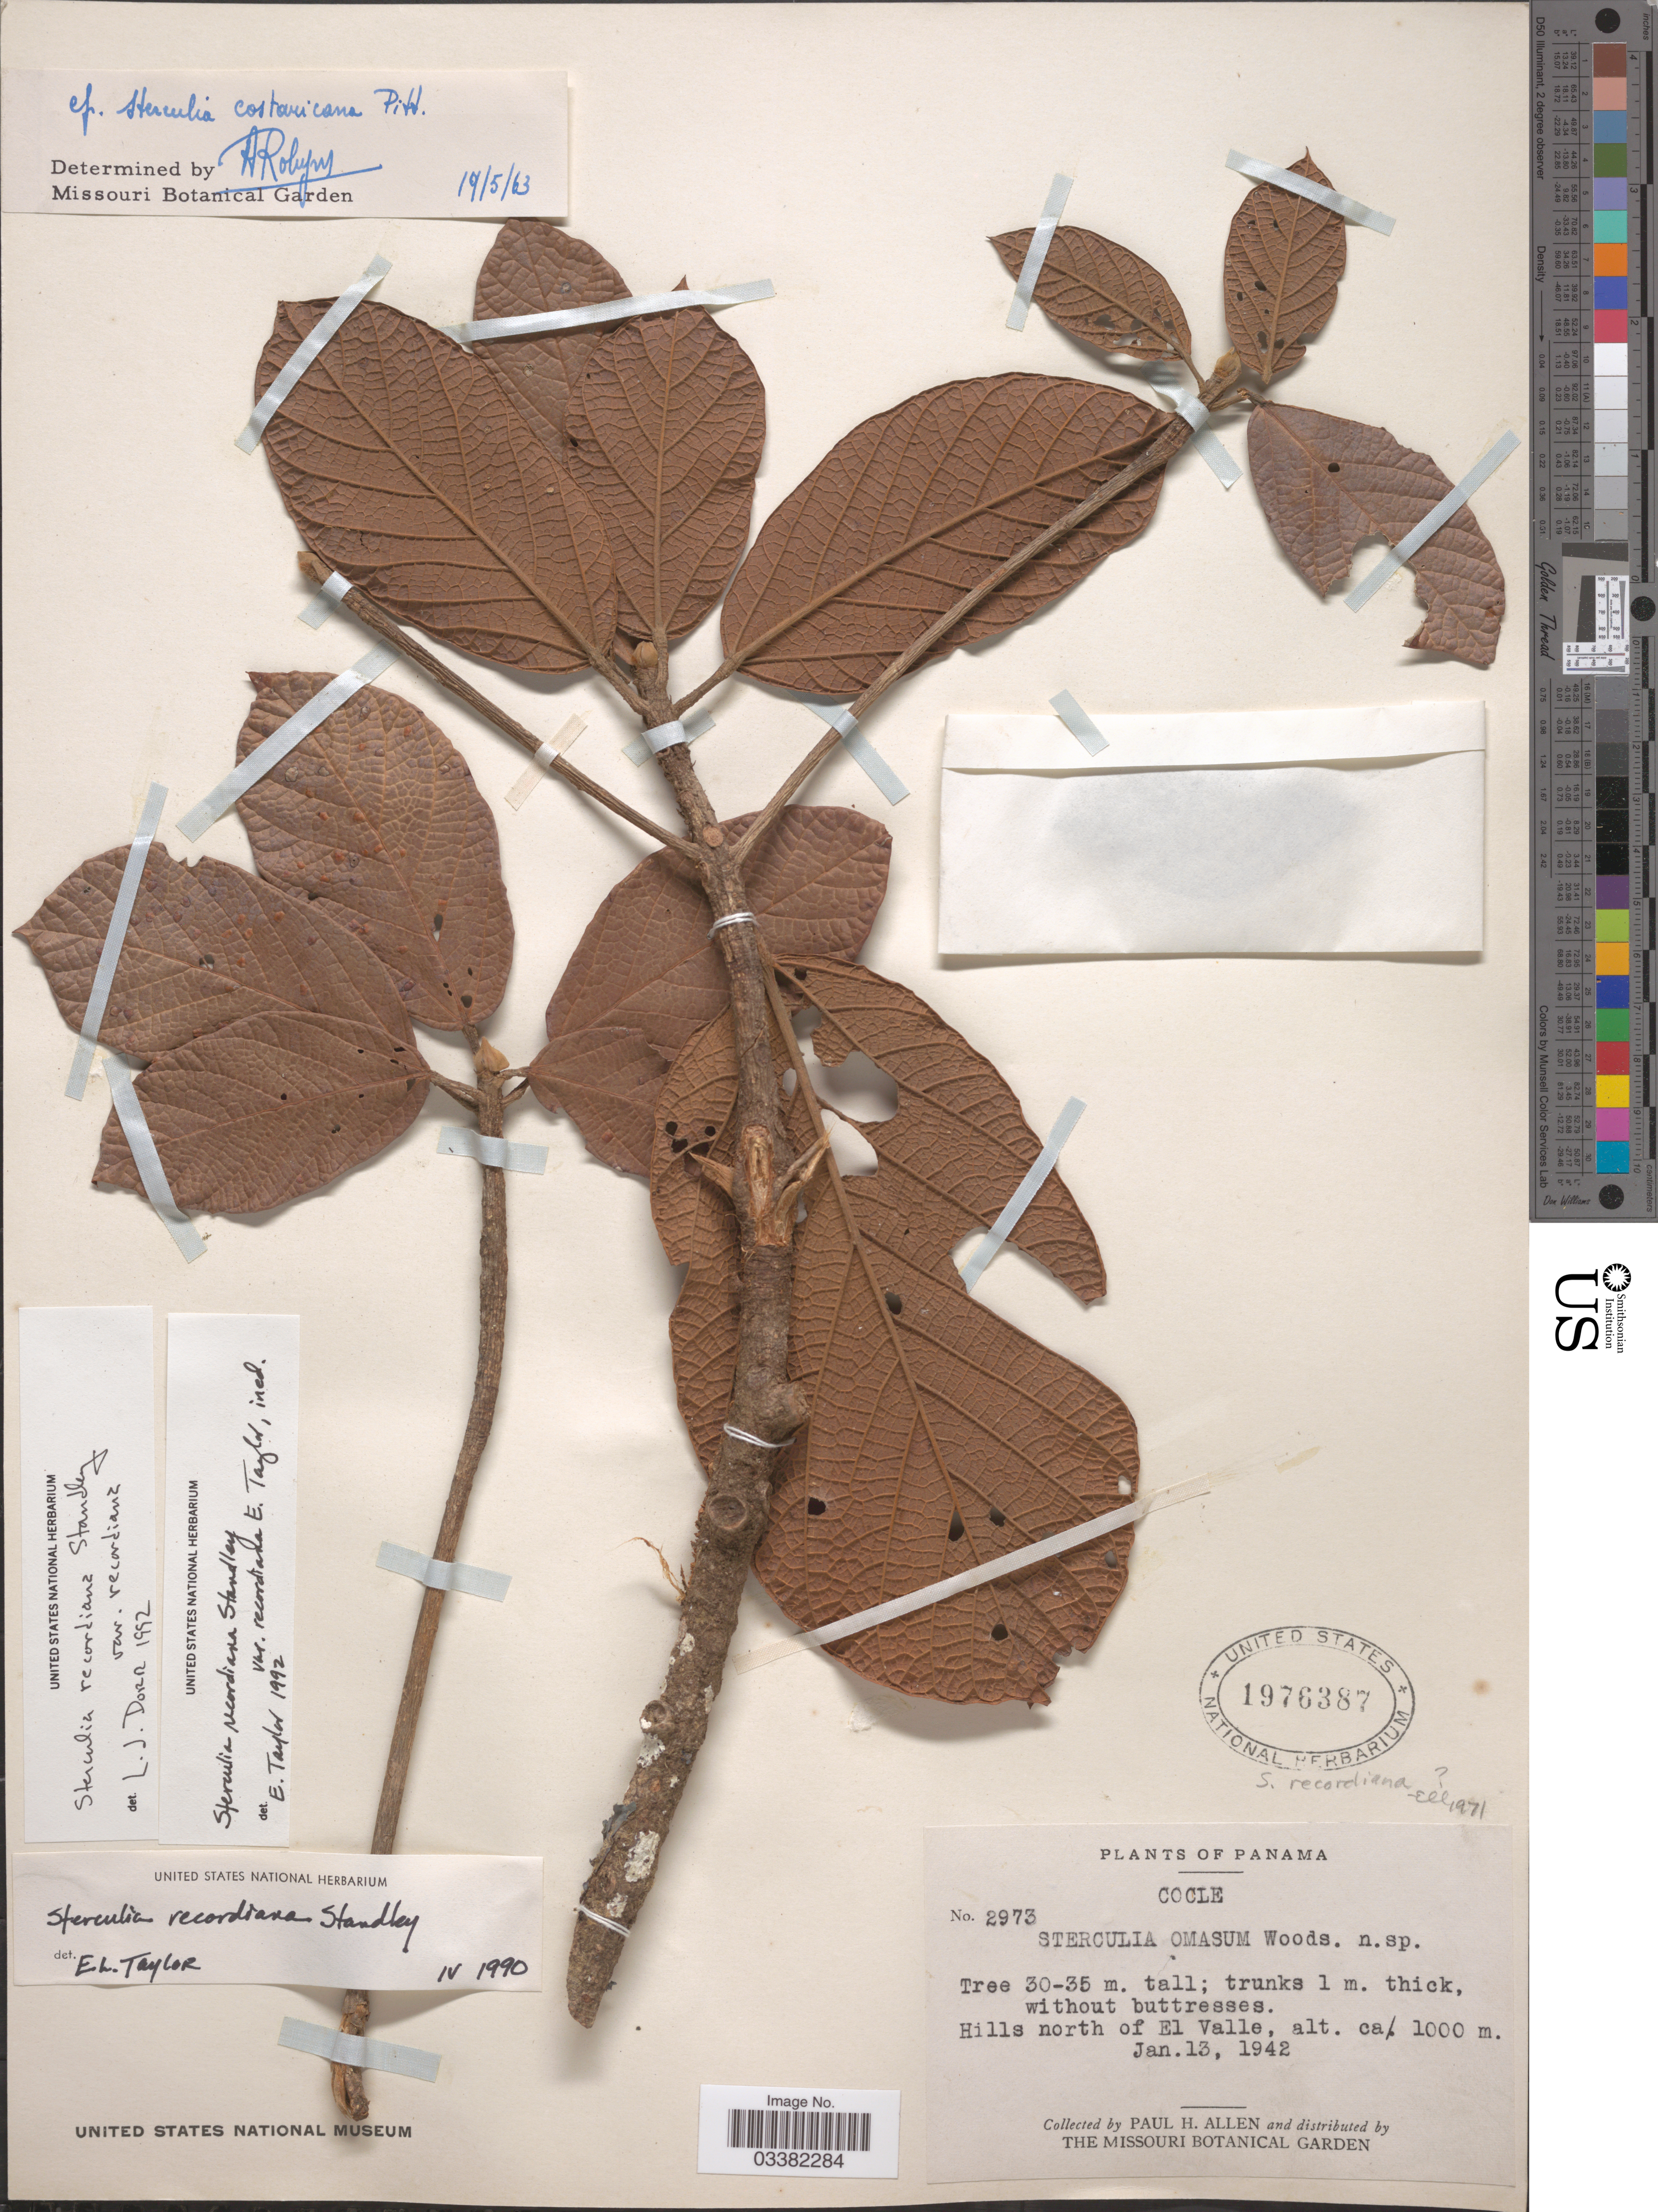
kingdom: Plantae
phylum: Tracheophyta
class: Magnoliopsida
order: Malvales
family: Malvaceae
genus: Sterculia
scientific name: Sterculia recordiana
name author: Standl.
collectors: P. H. Allen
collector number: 2973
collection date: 1942-01-13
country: Panama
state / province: Coclé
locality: Hills north of El Valle.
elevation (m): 1000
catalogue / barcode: US 1976387